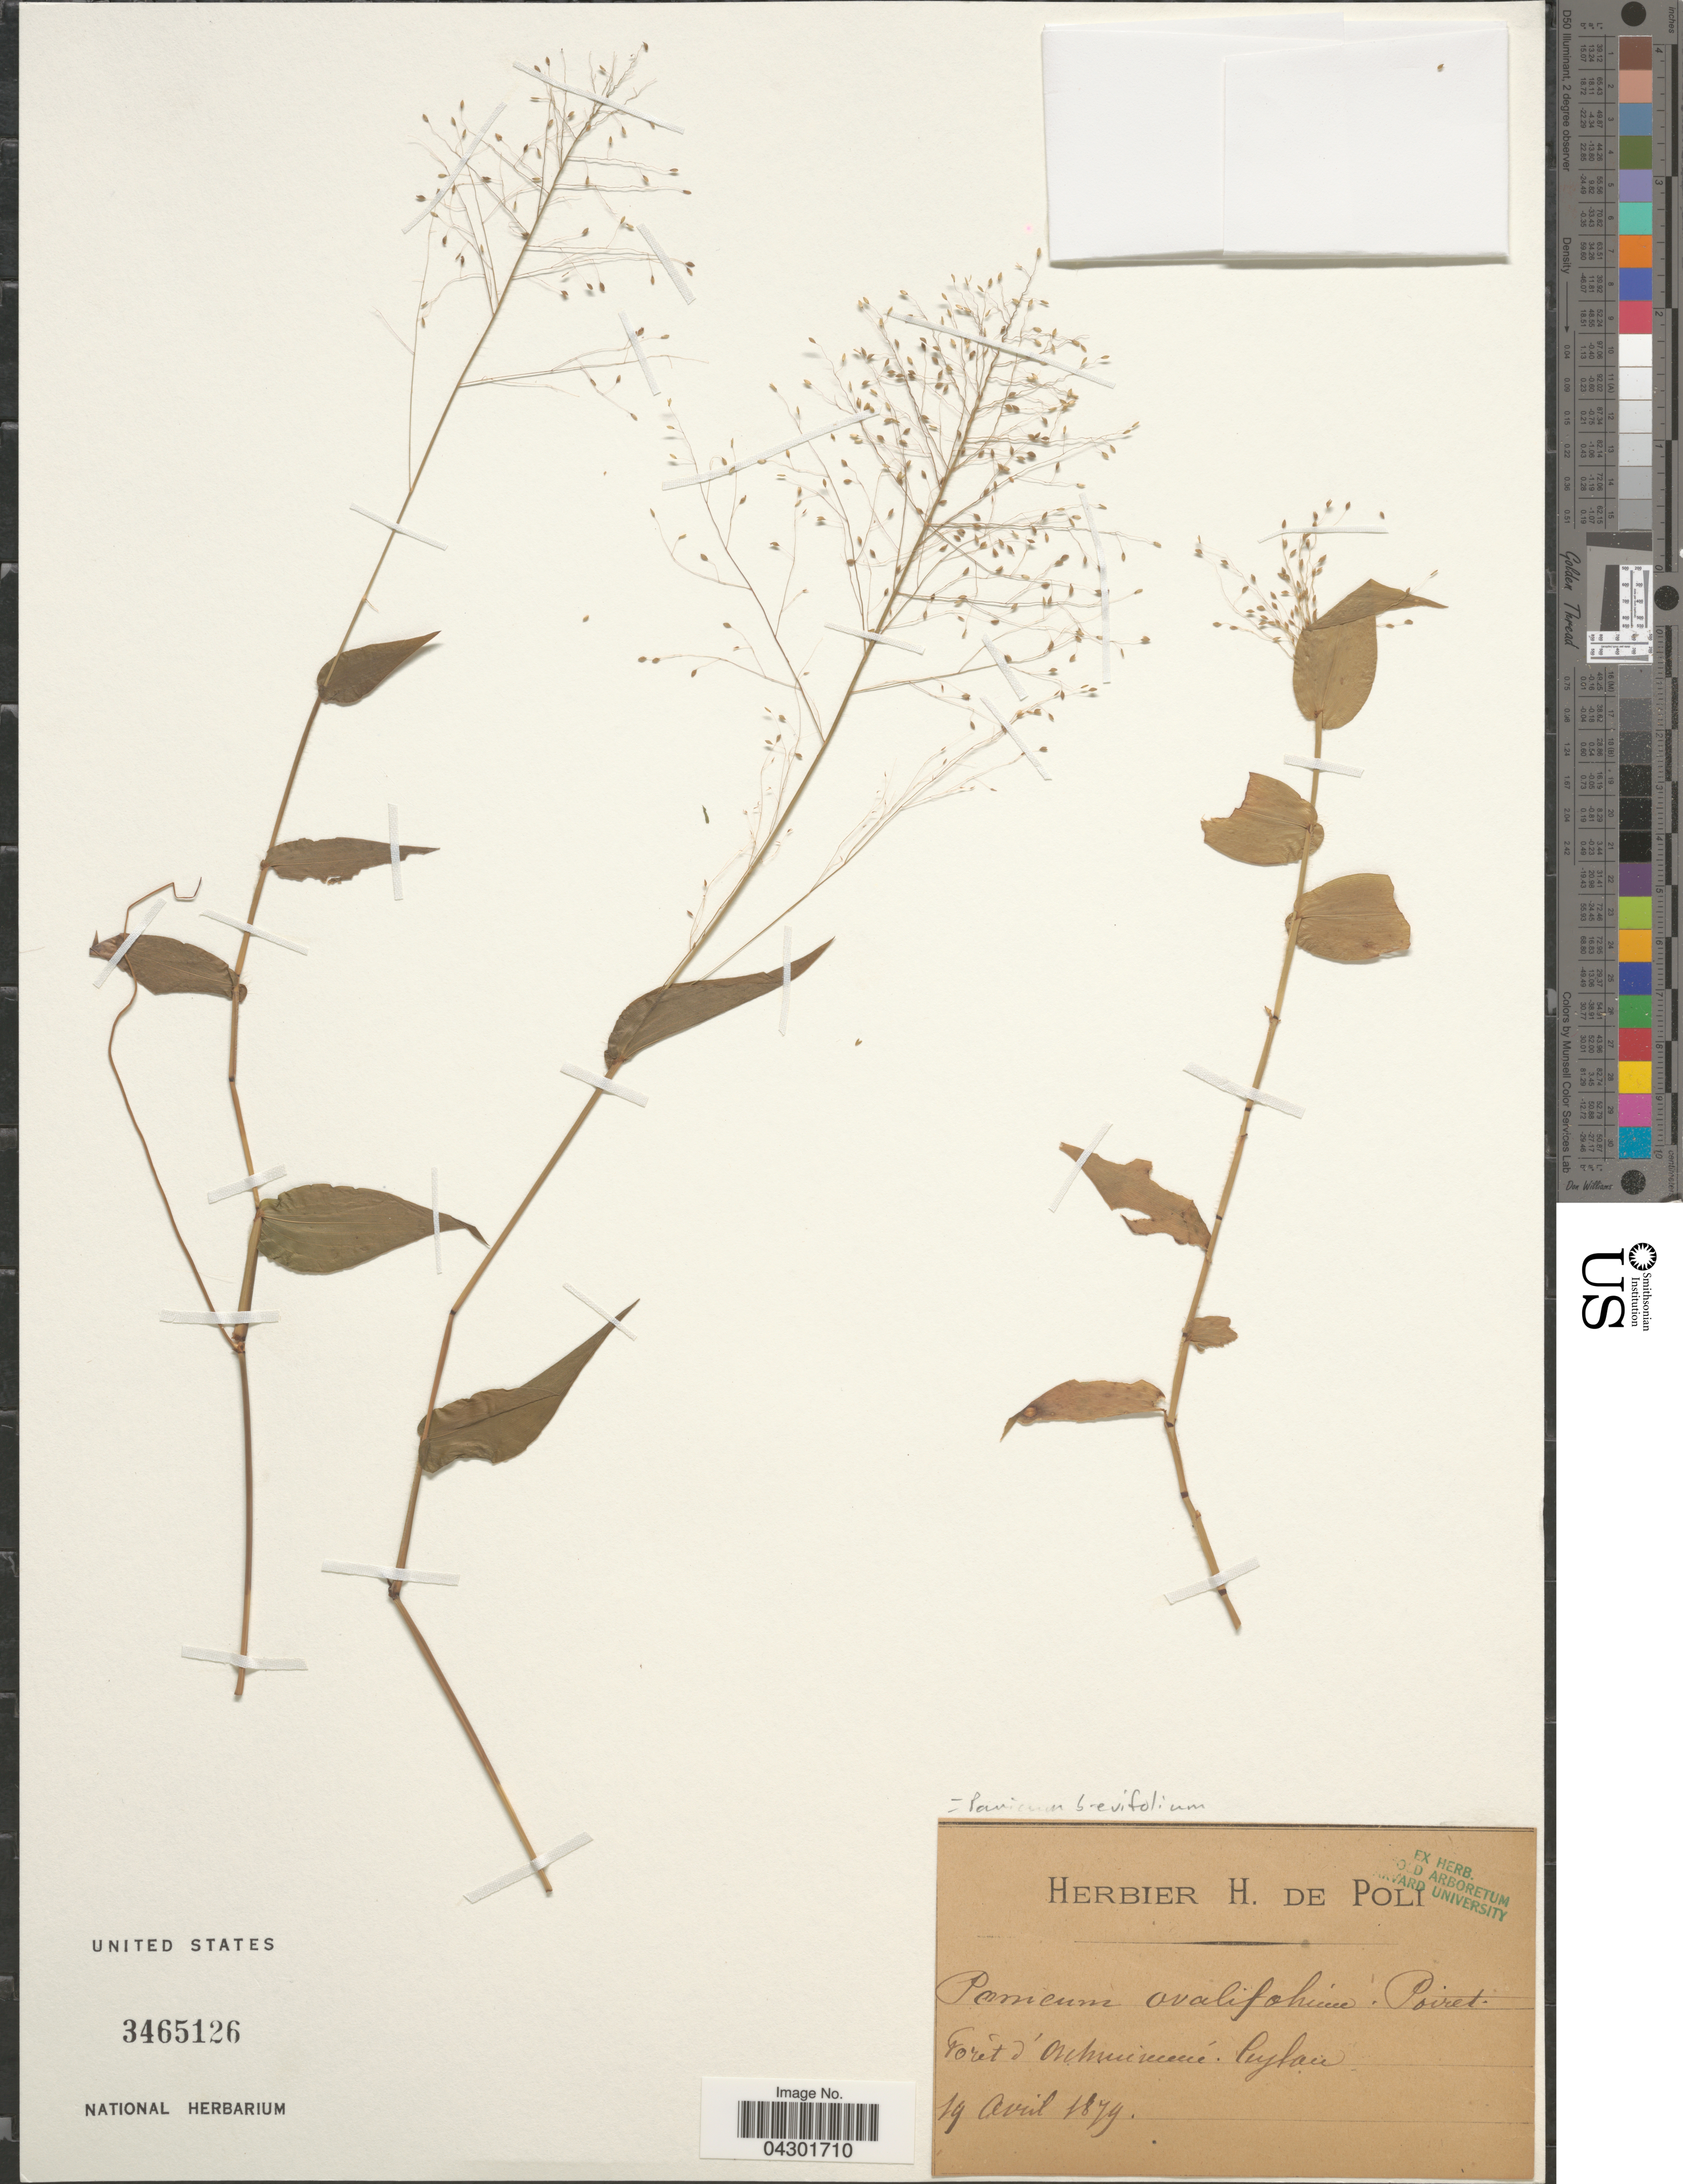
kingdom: Plantae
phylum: Tracheophyta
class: Liliopsida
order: Poales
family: Poaceae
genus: Panicum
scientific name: Panicum brevifolium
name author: L.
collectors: ex herb. H. De Poli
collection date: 1879-04-04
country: Sri Lanka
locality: Forêt d' [illegible text] Ceylon.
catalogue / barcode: US 3465126